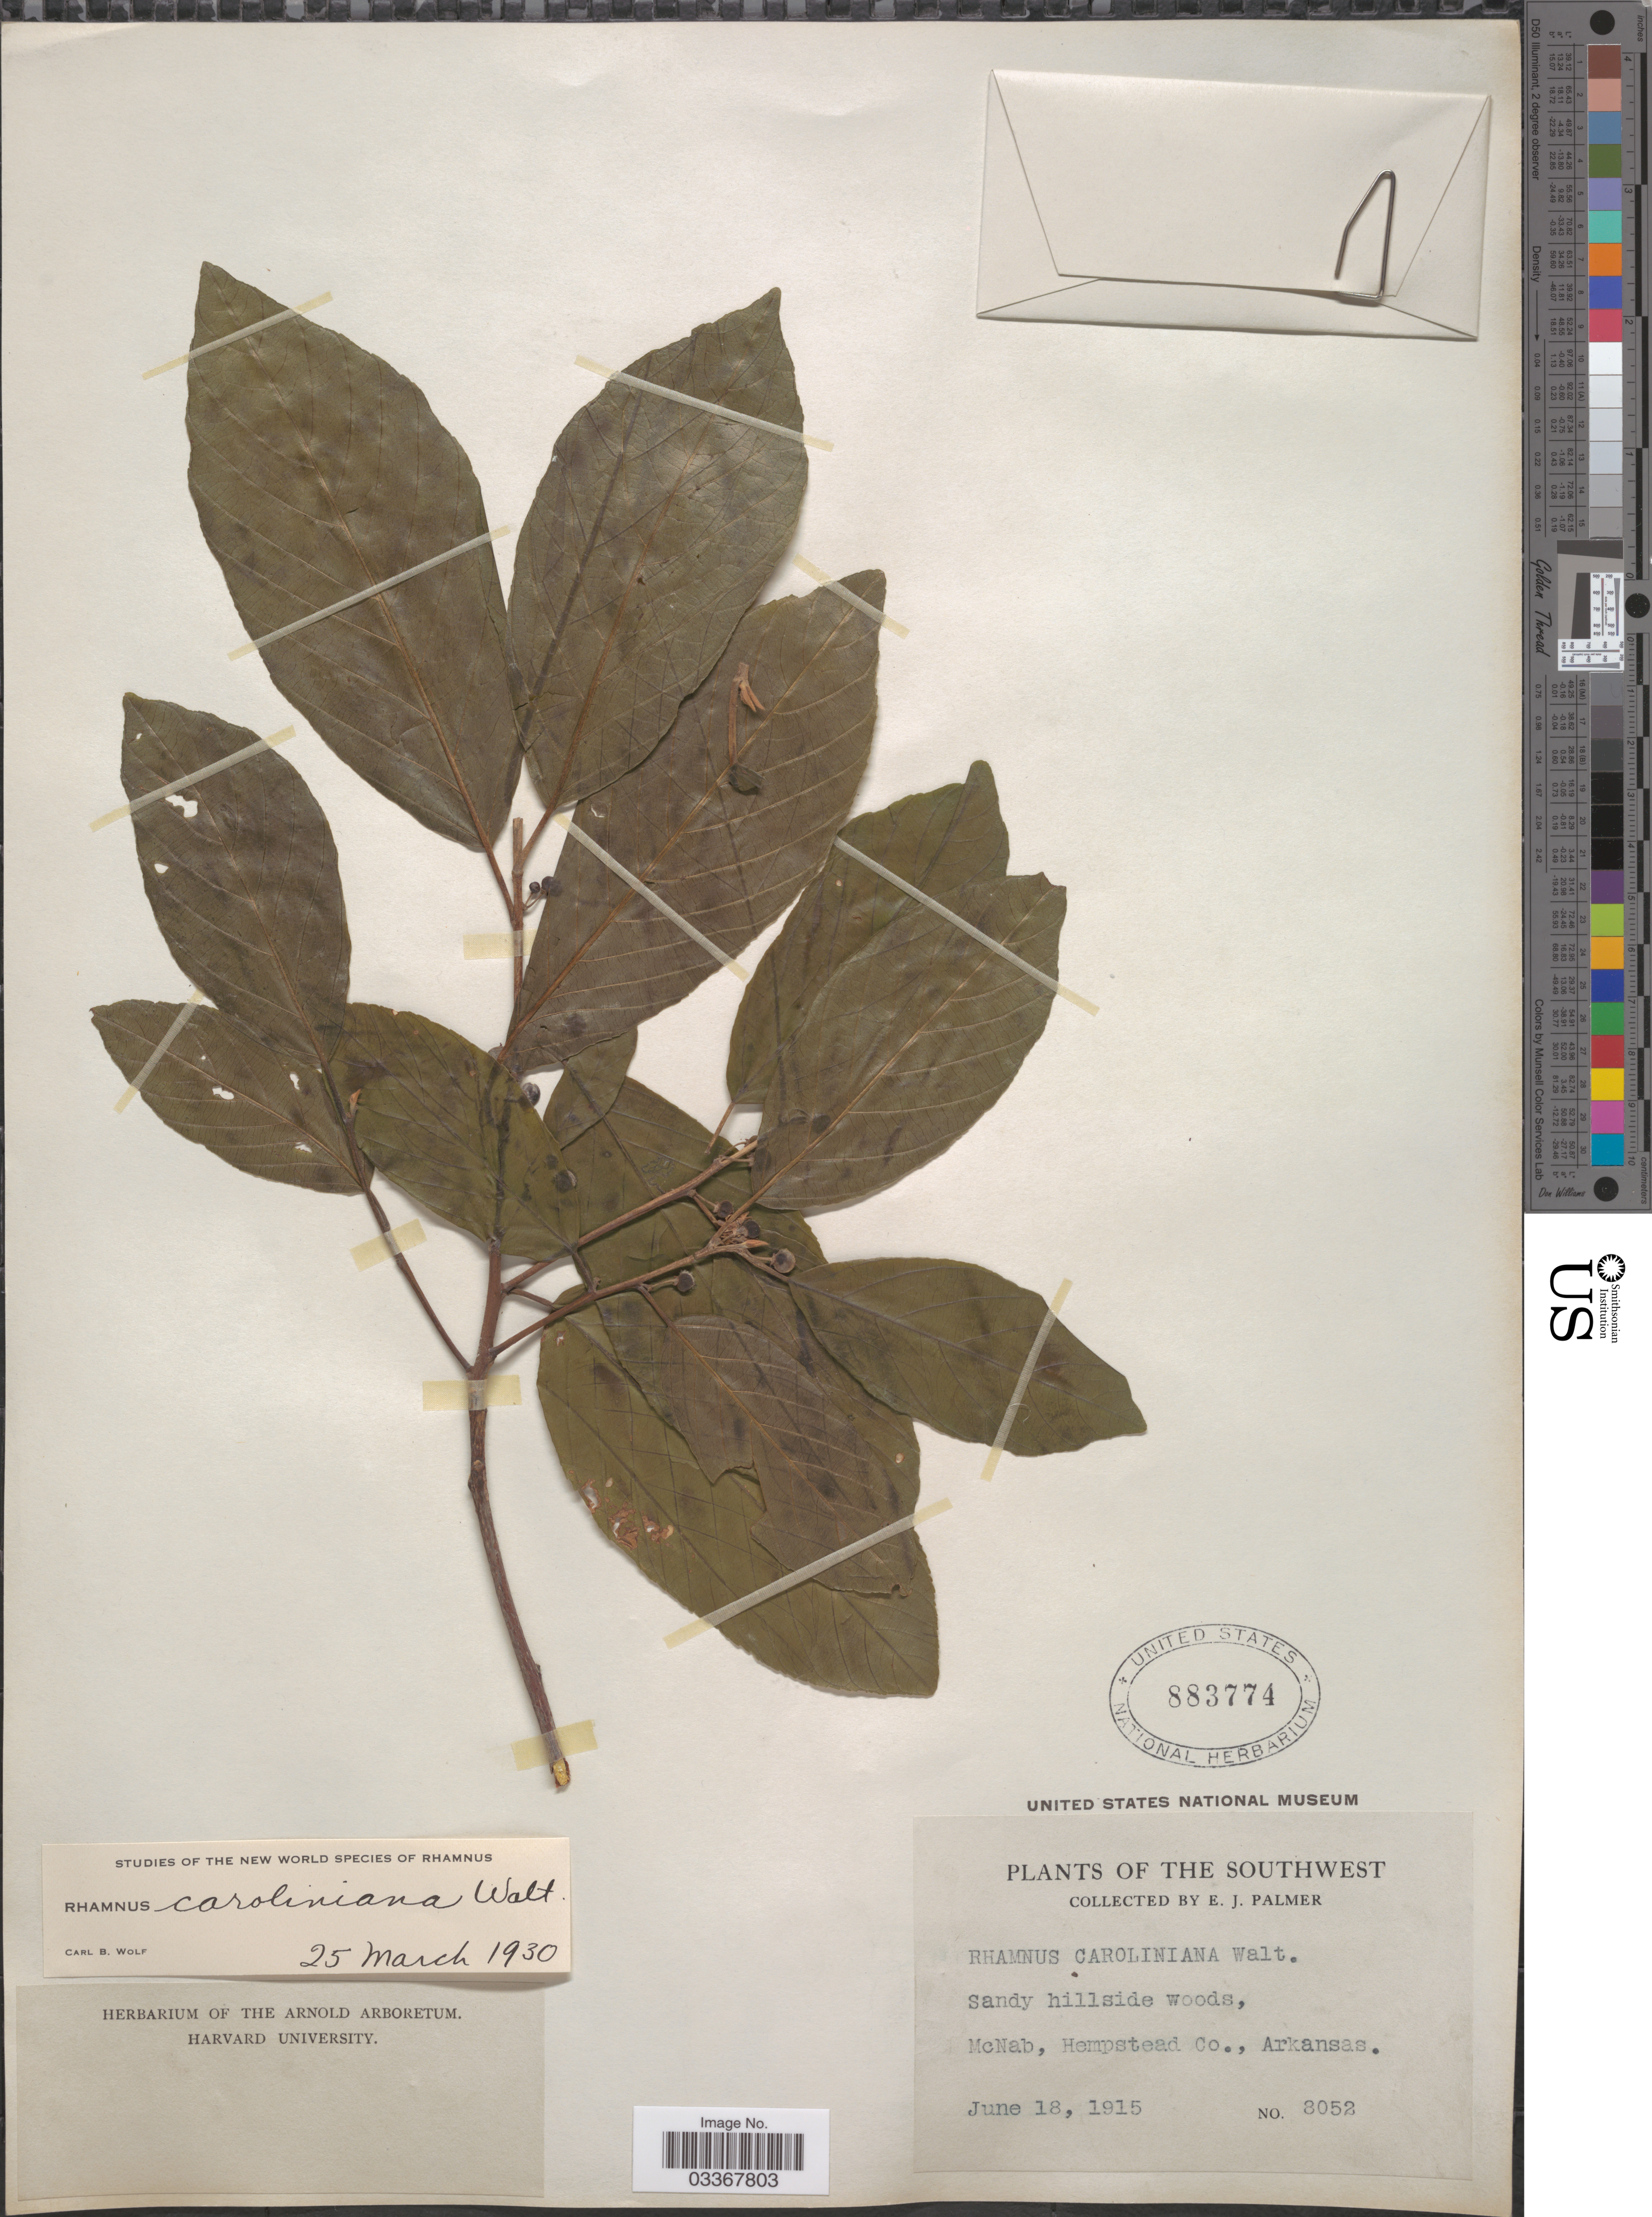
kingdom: Plantae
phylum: Tracheophyta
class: Magnoliopsida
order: Rosales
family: Rhamnaceae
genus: Frangula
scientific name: Frangula caroliniana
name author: (Walter) A. Gray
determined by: Strong, Mark T., (BOT), Smithsonian Institution - National Museum of Natural History (UNITED STATES)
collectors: E. J. Palmer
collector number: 8052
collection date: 1915-06-18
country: United States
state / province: Arkansas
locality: The Southwest, McNab, Hempstead Co.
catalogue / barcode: US 883774